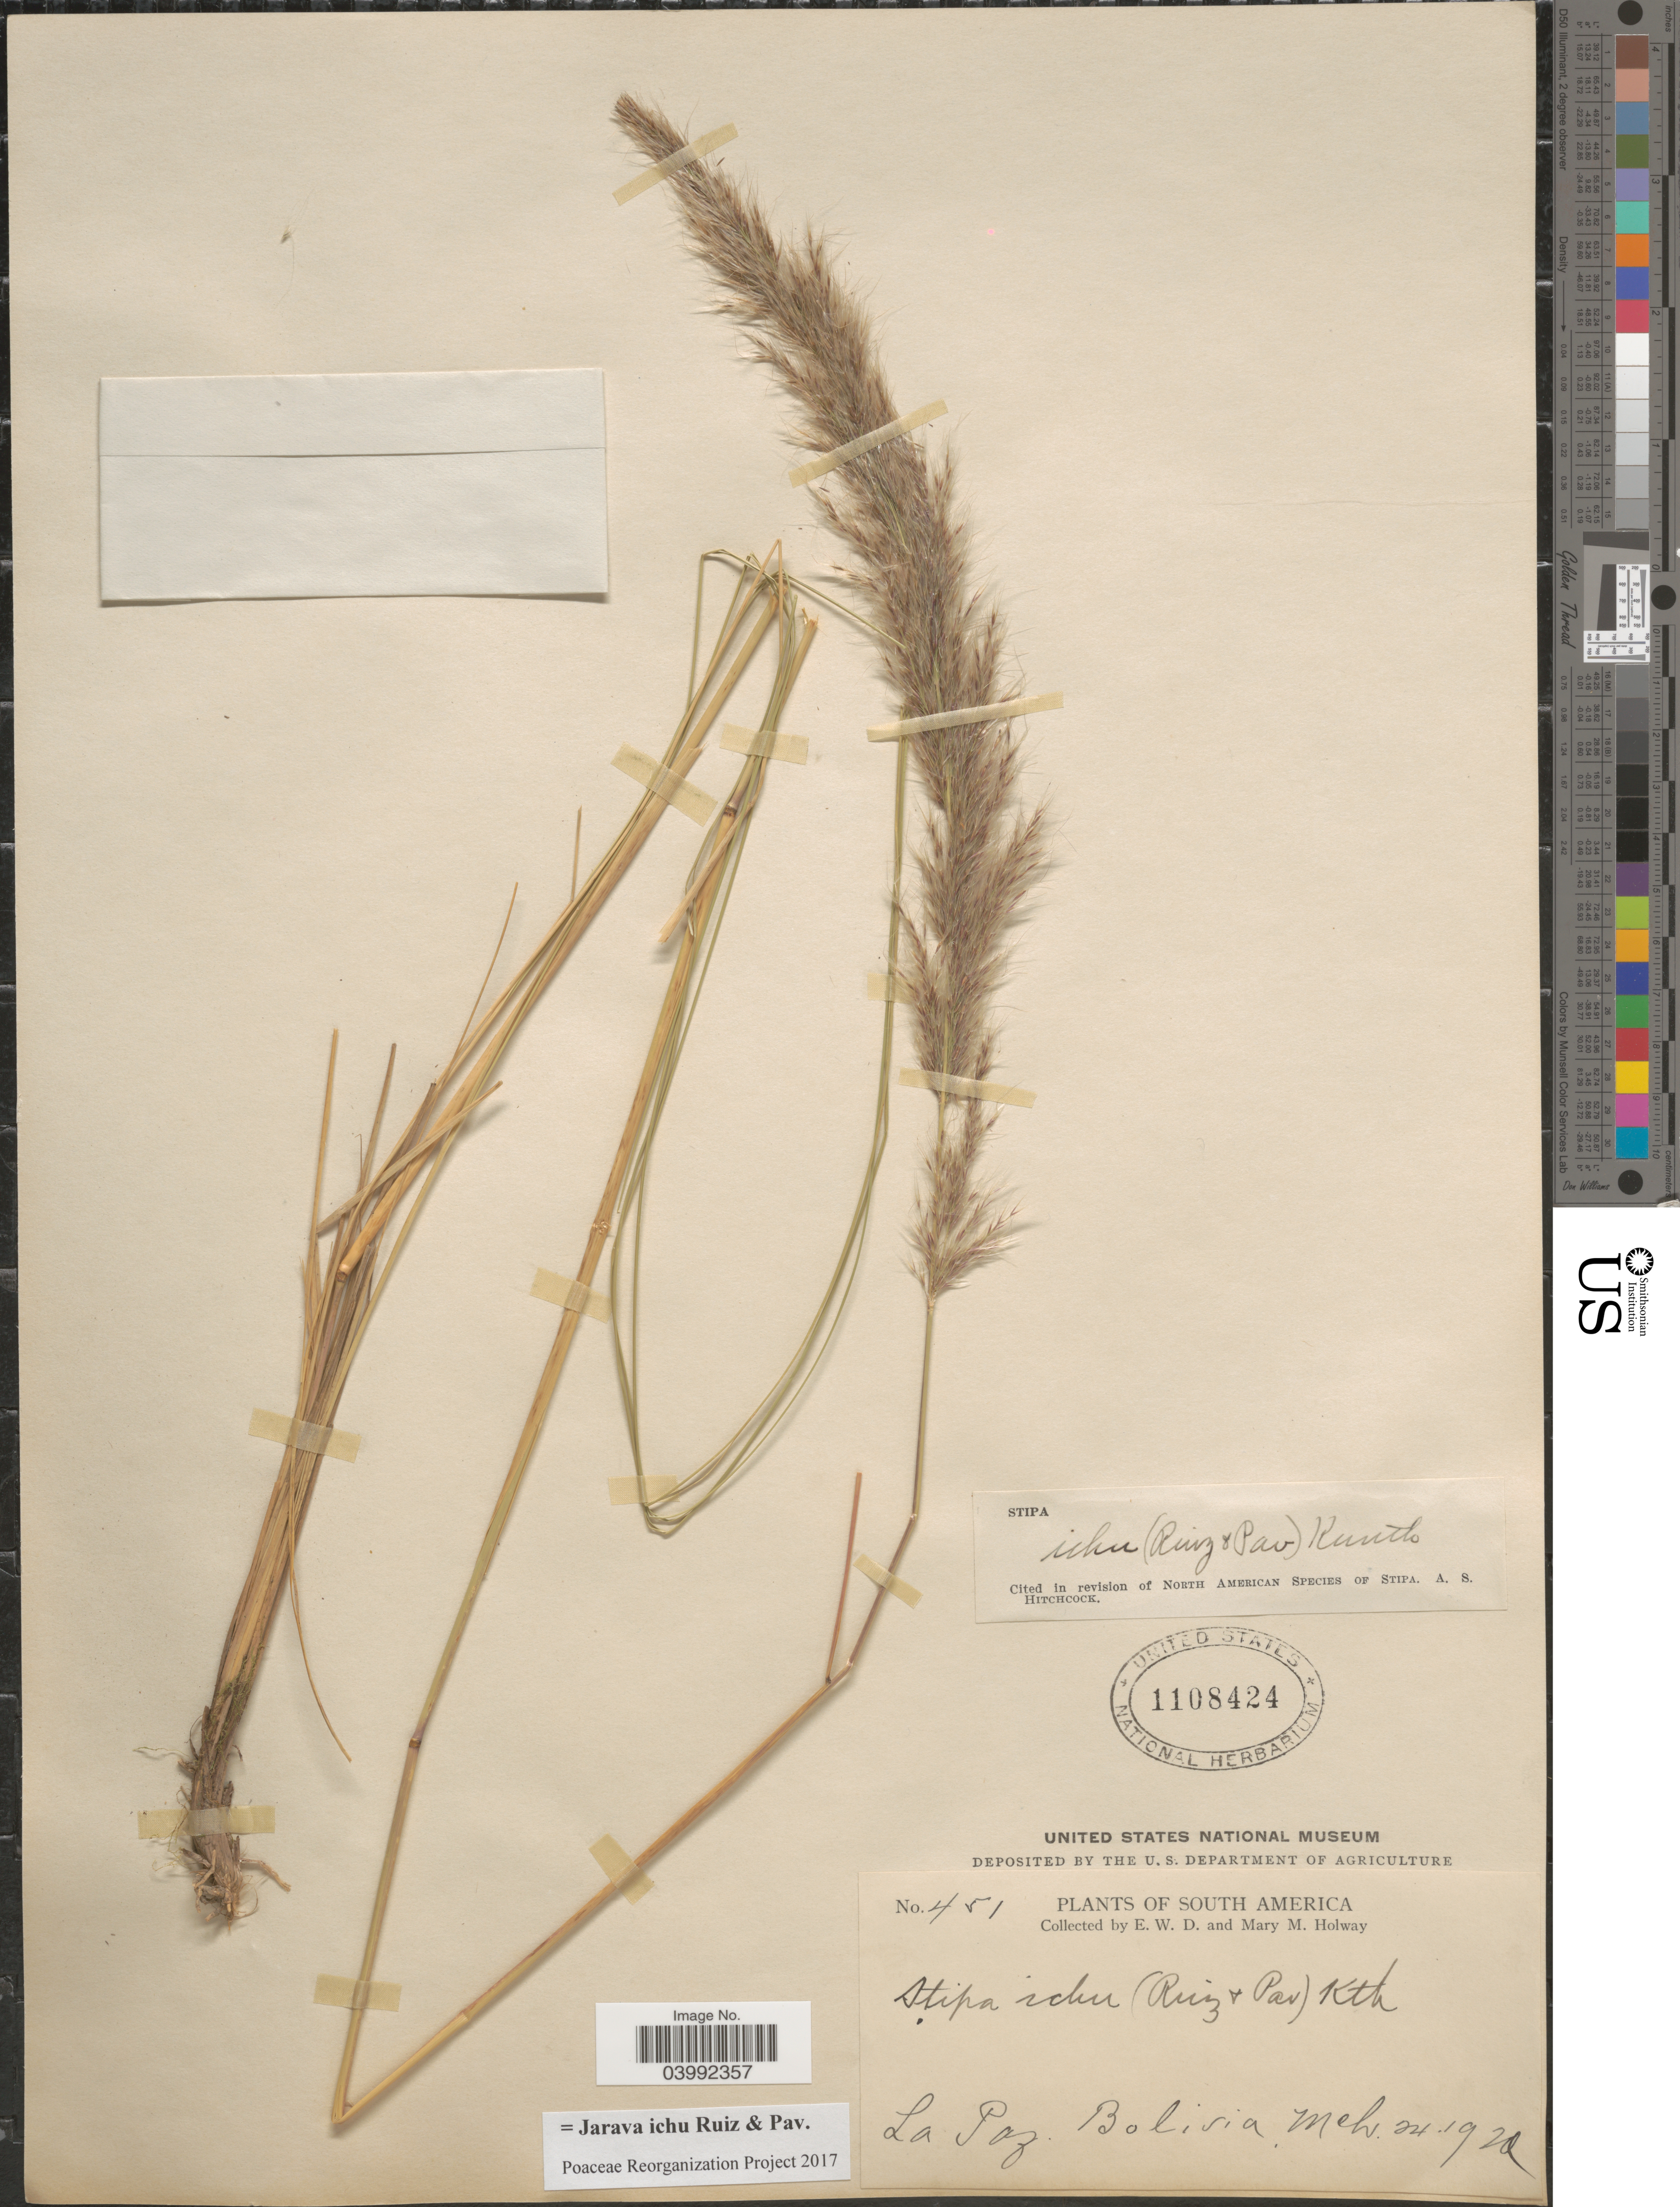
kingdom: Plantae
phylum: Tracheophyta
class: Liliopsida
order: Poales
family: Poaceae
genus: Jarava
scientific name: Jarava ichu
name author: Ruiz & Pav.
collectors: E. W. D. Holway & M. M. Holway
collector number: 451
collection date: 1920-03-24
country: Bolivia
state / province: La Paz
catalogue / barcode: US 1108424